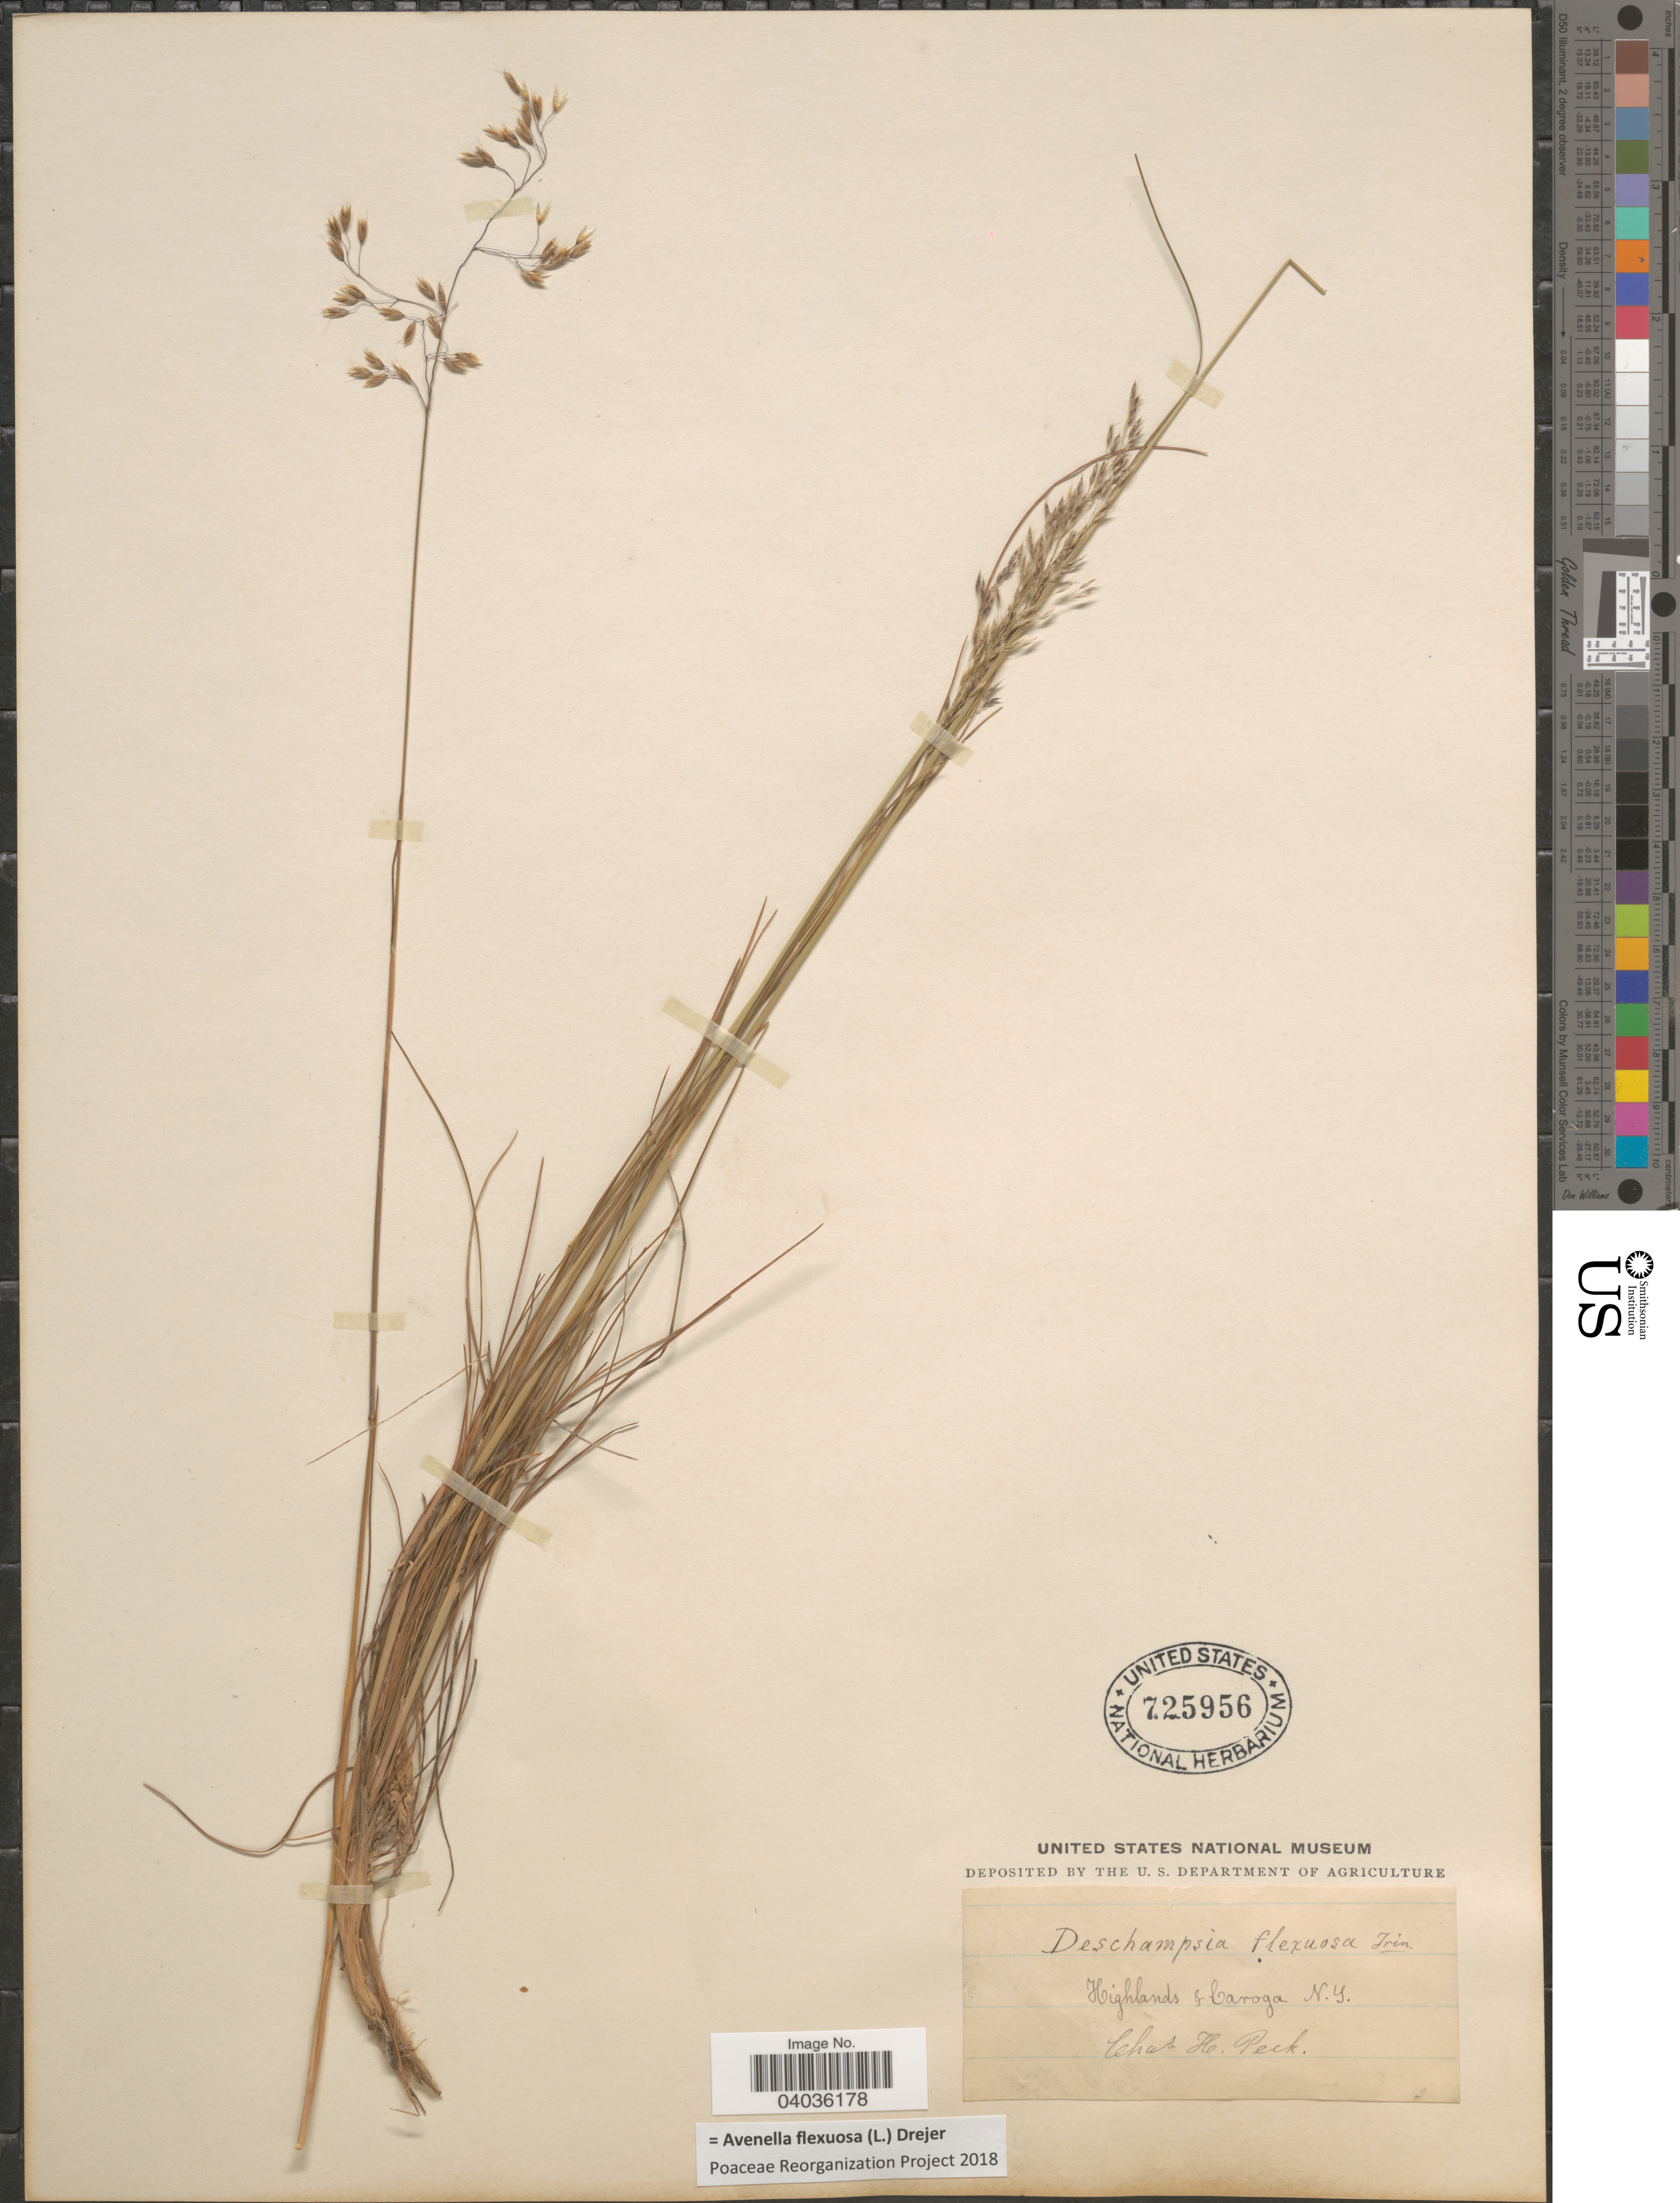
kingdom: Plantae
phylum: Tracheophyta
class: Liliopsida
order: Poales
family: Poaceae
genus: Avenella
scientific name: Avenella flexuosa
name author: (L.) Drejer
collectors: C. H. Peck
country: United States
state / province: New York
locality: Highlands & Caroga.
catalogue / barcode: US 725956